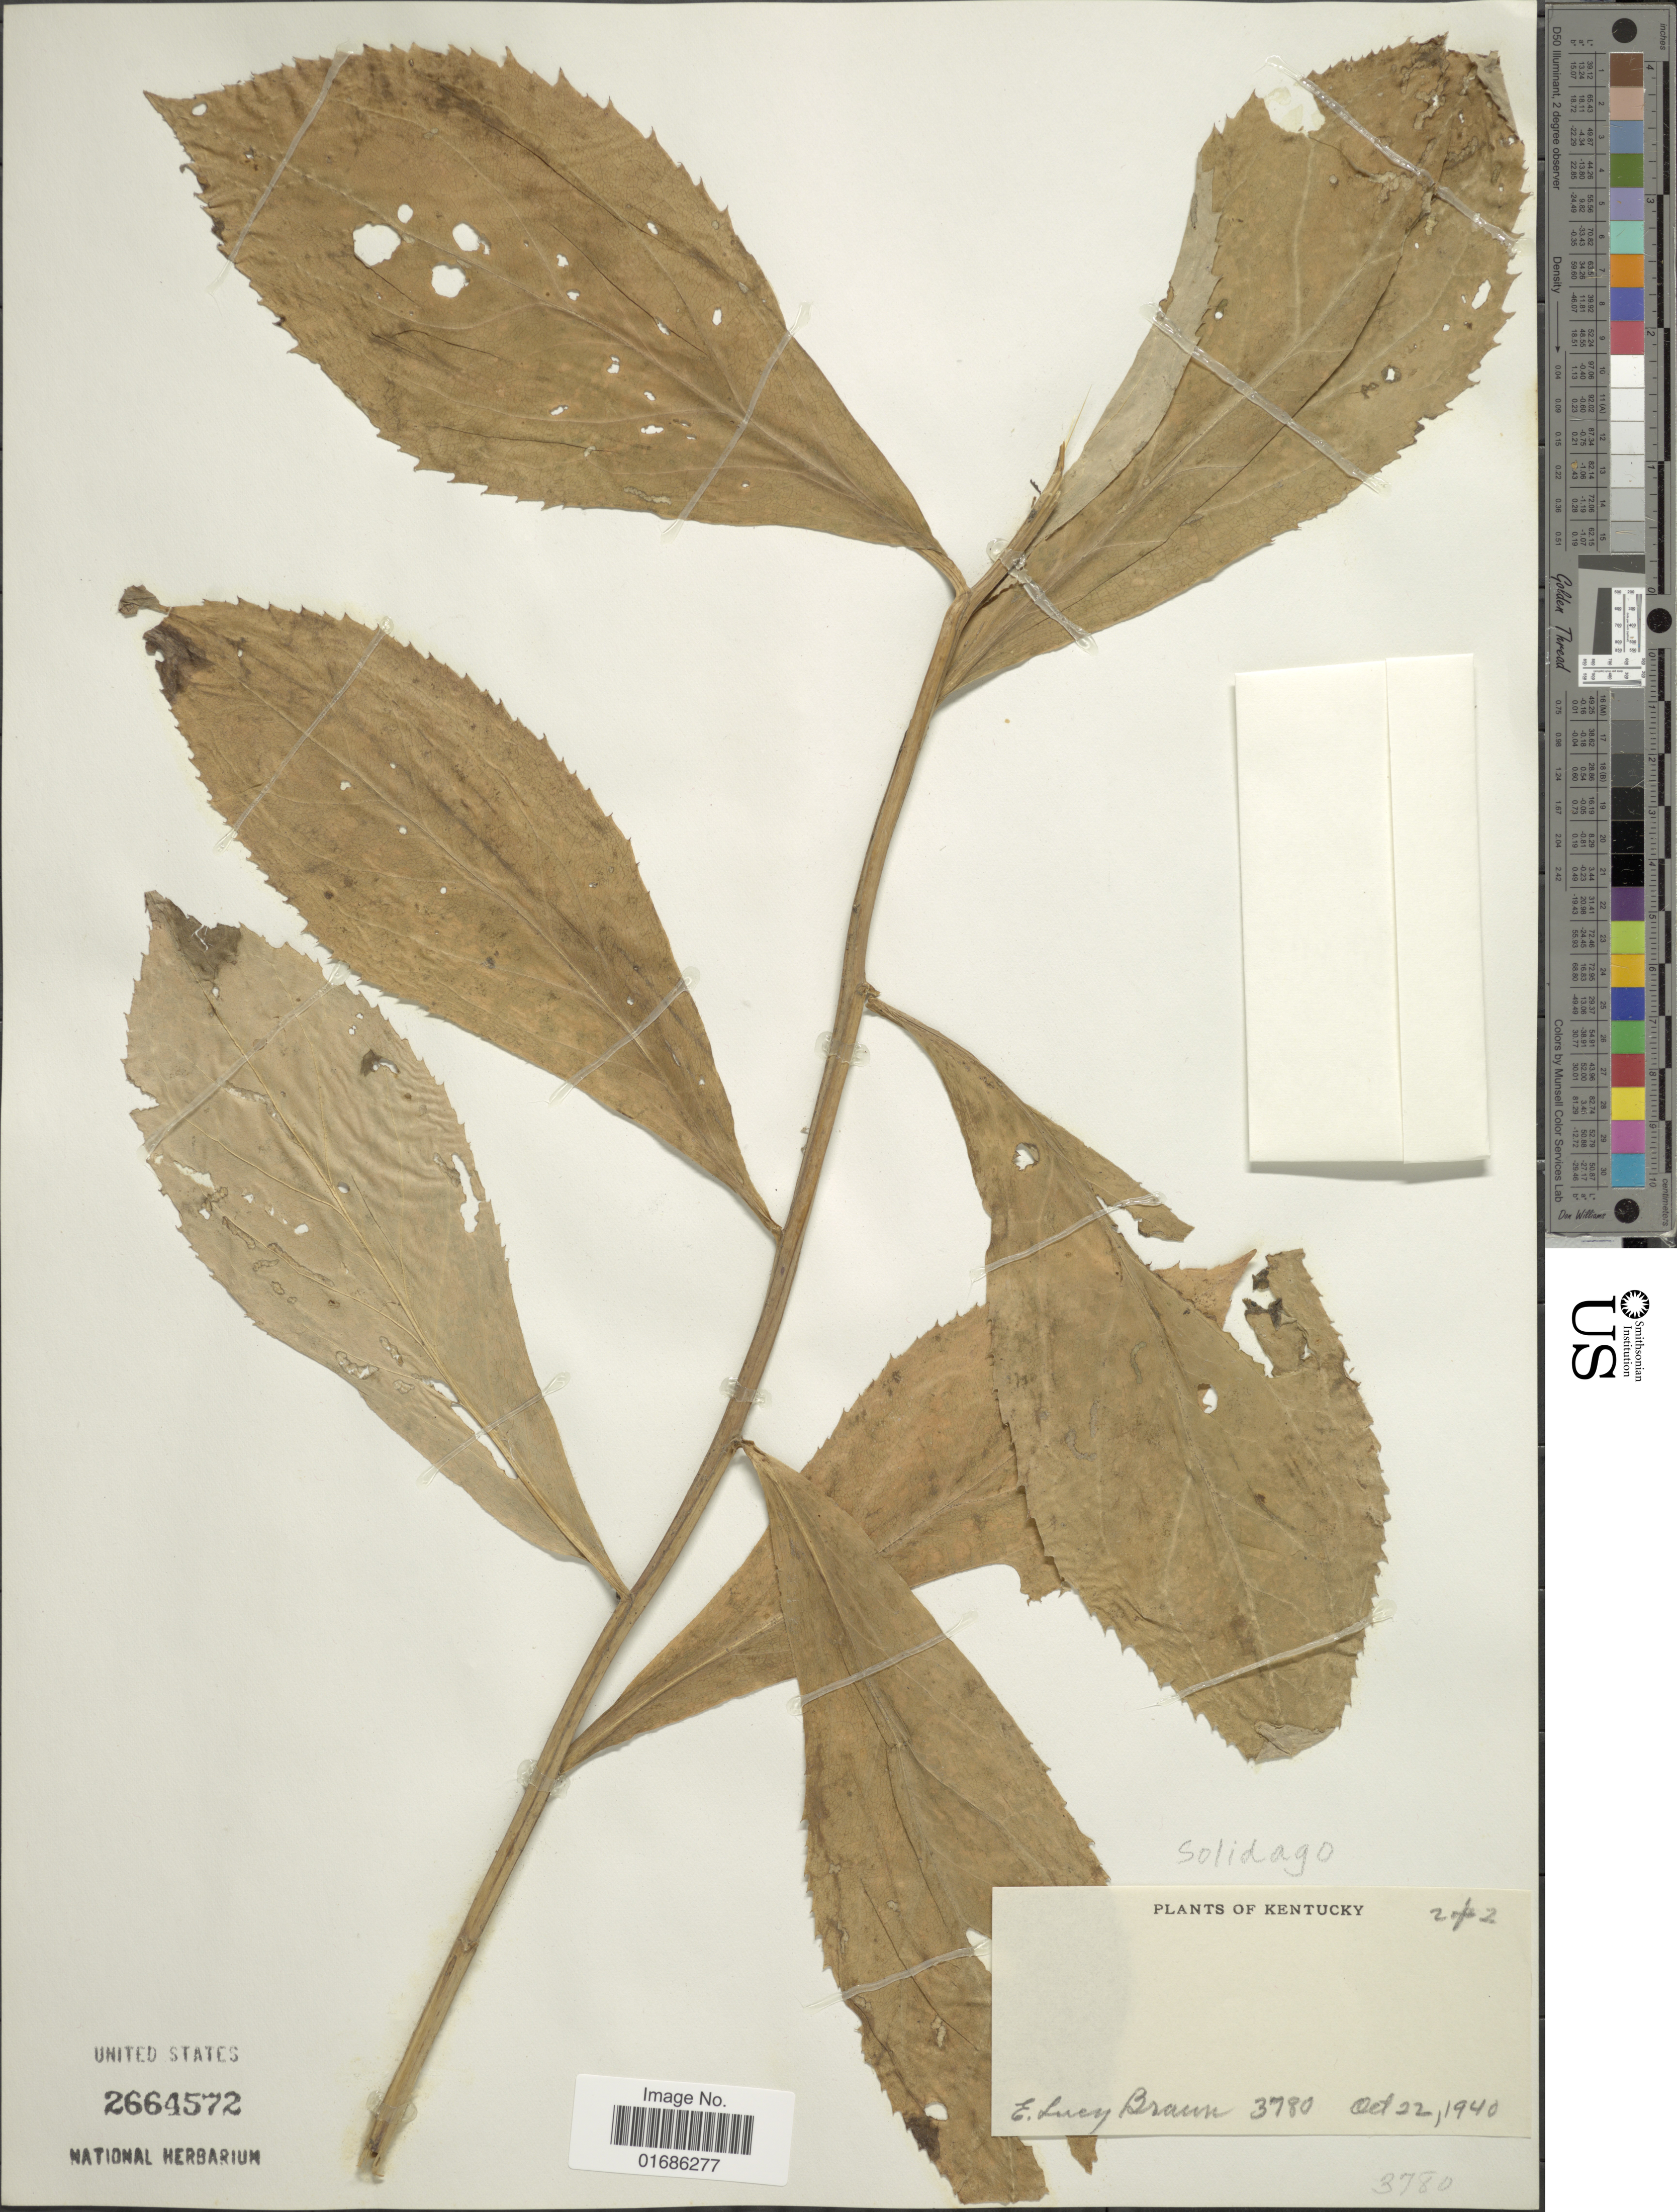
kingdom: Plantae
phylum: Tracheophyta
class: Magnoliopsida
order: Asterales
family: Asteraceae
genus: Solidago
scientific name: Solidago curtisii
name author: Torr. & A. Gray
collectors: E. L. Braun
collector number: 3780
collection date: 1940-10-22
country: United States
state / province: Kentucky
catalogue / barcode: US 2664572